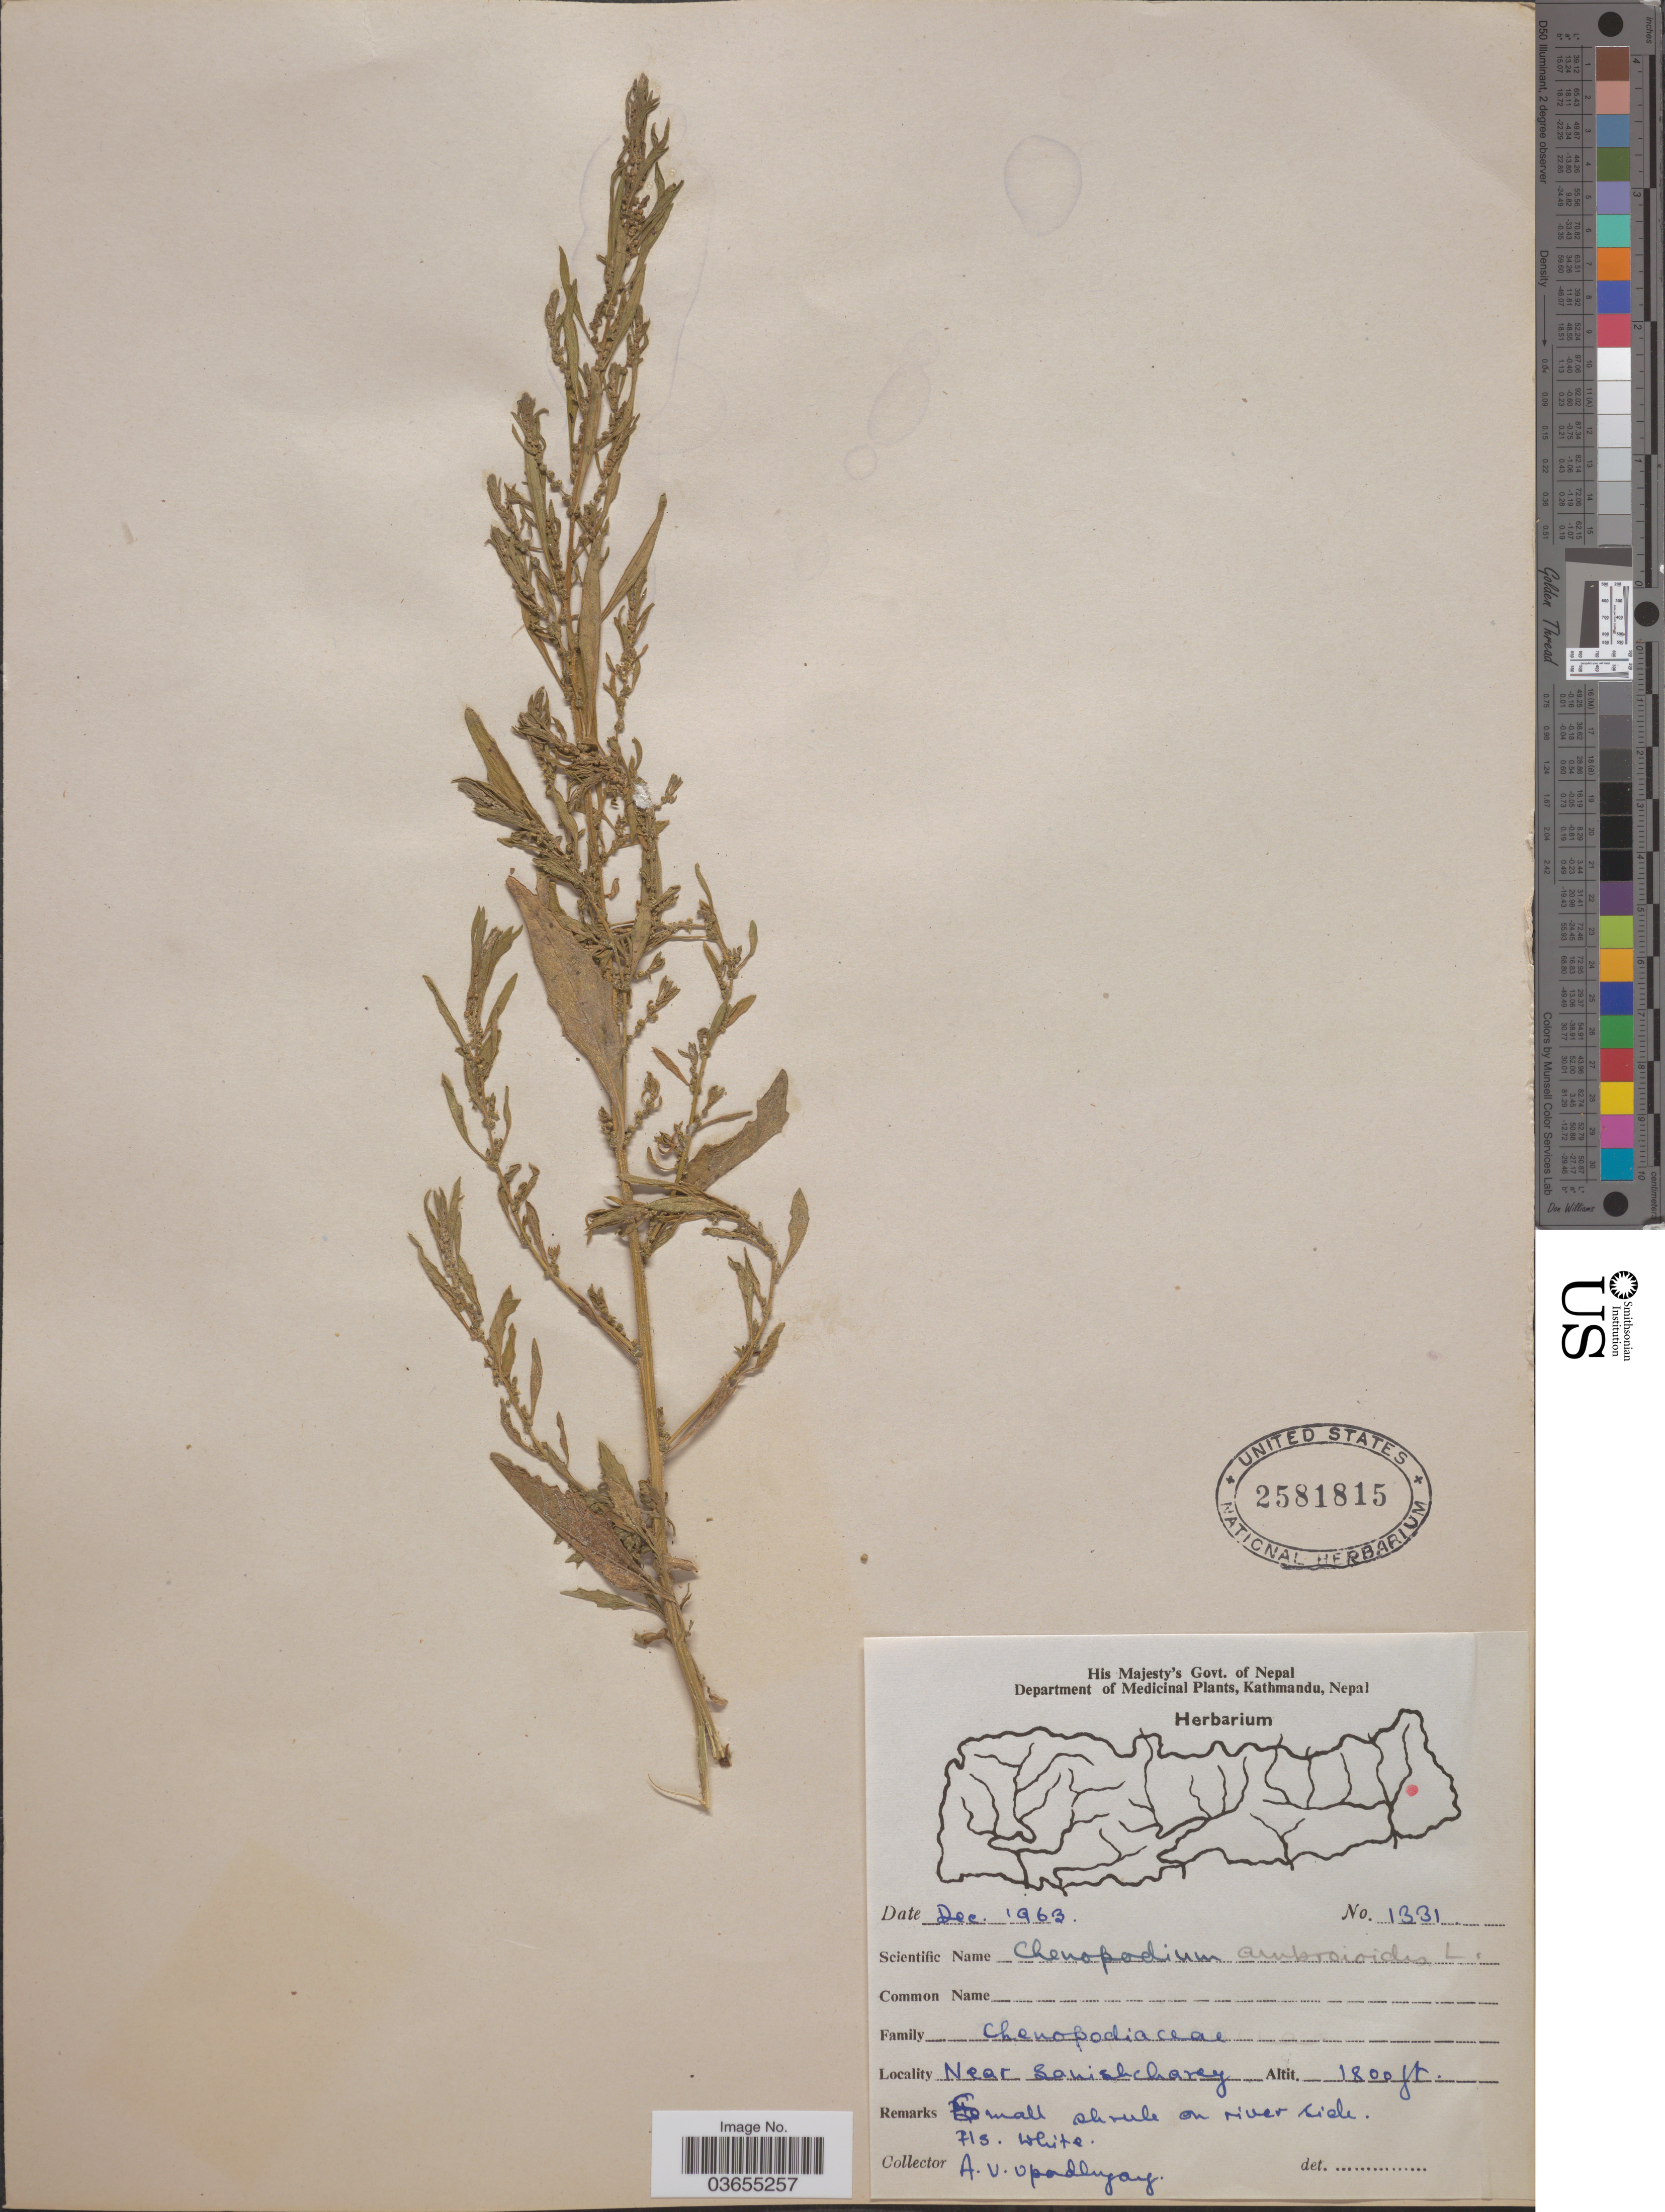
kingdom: Plantae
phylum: Tracheophyta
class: Magnoliopsida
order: Caryophyllales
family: Amaranthaceae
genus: Chenopodium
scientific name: Chenopodium ambrosioides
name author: L.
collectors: A. V. Upadhyay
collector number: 1331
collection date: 1963-12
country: Nepal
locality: Near Sanishcharey.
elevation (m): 549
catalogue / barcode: US 2581815